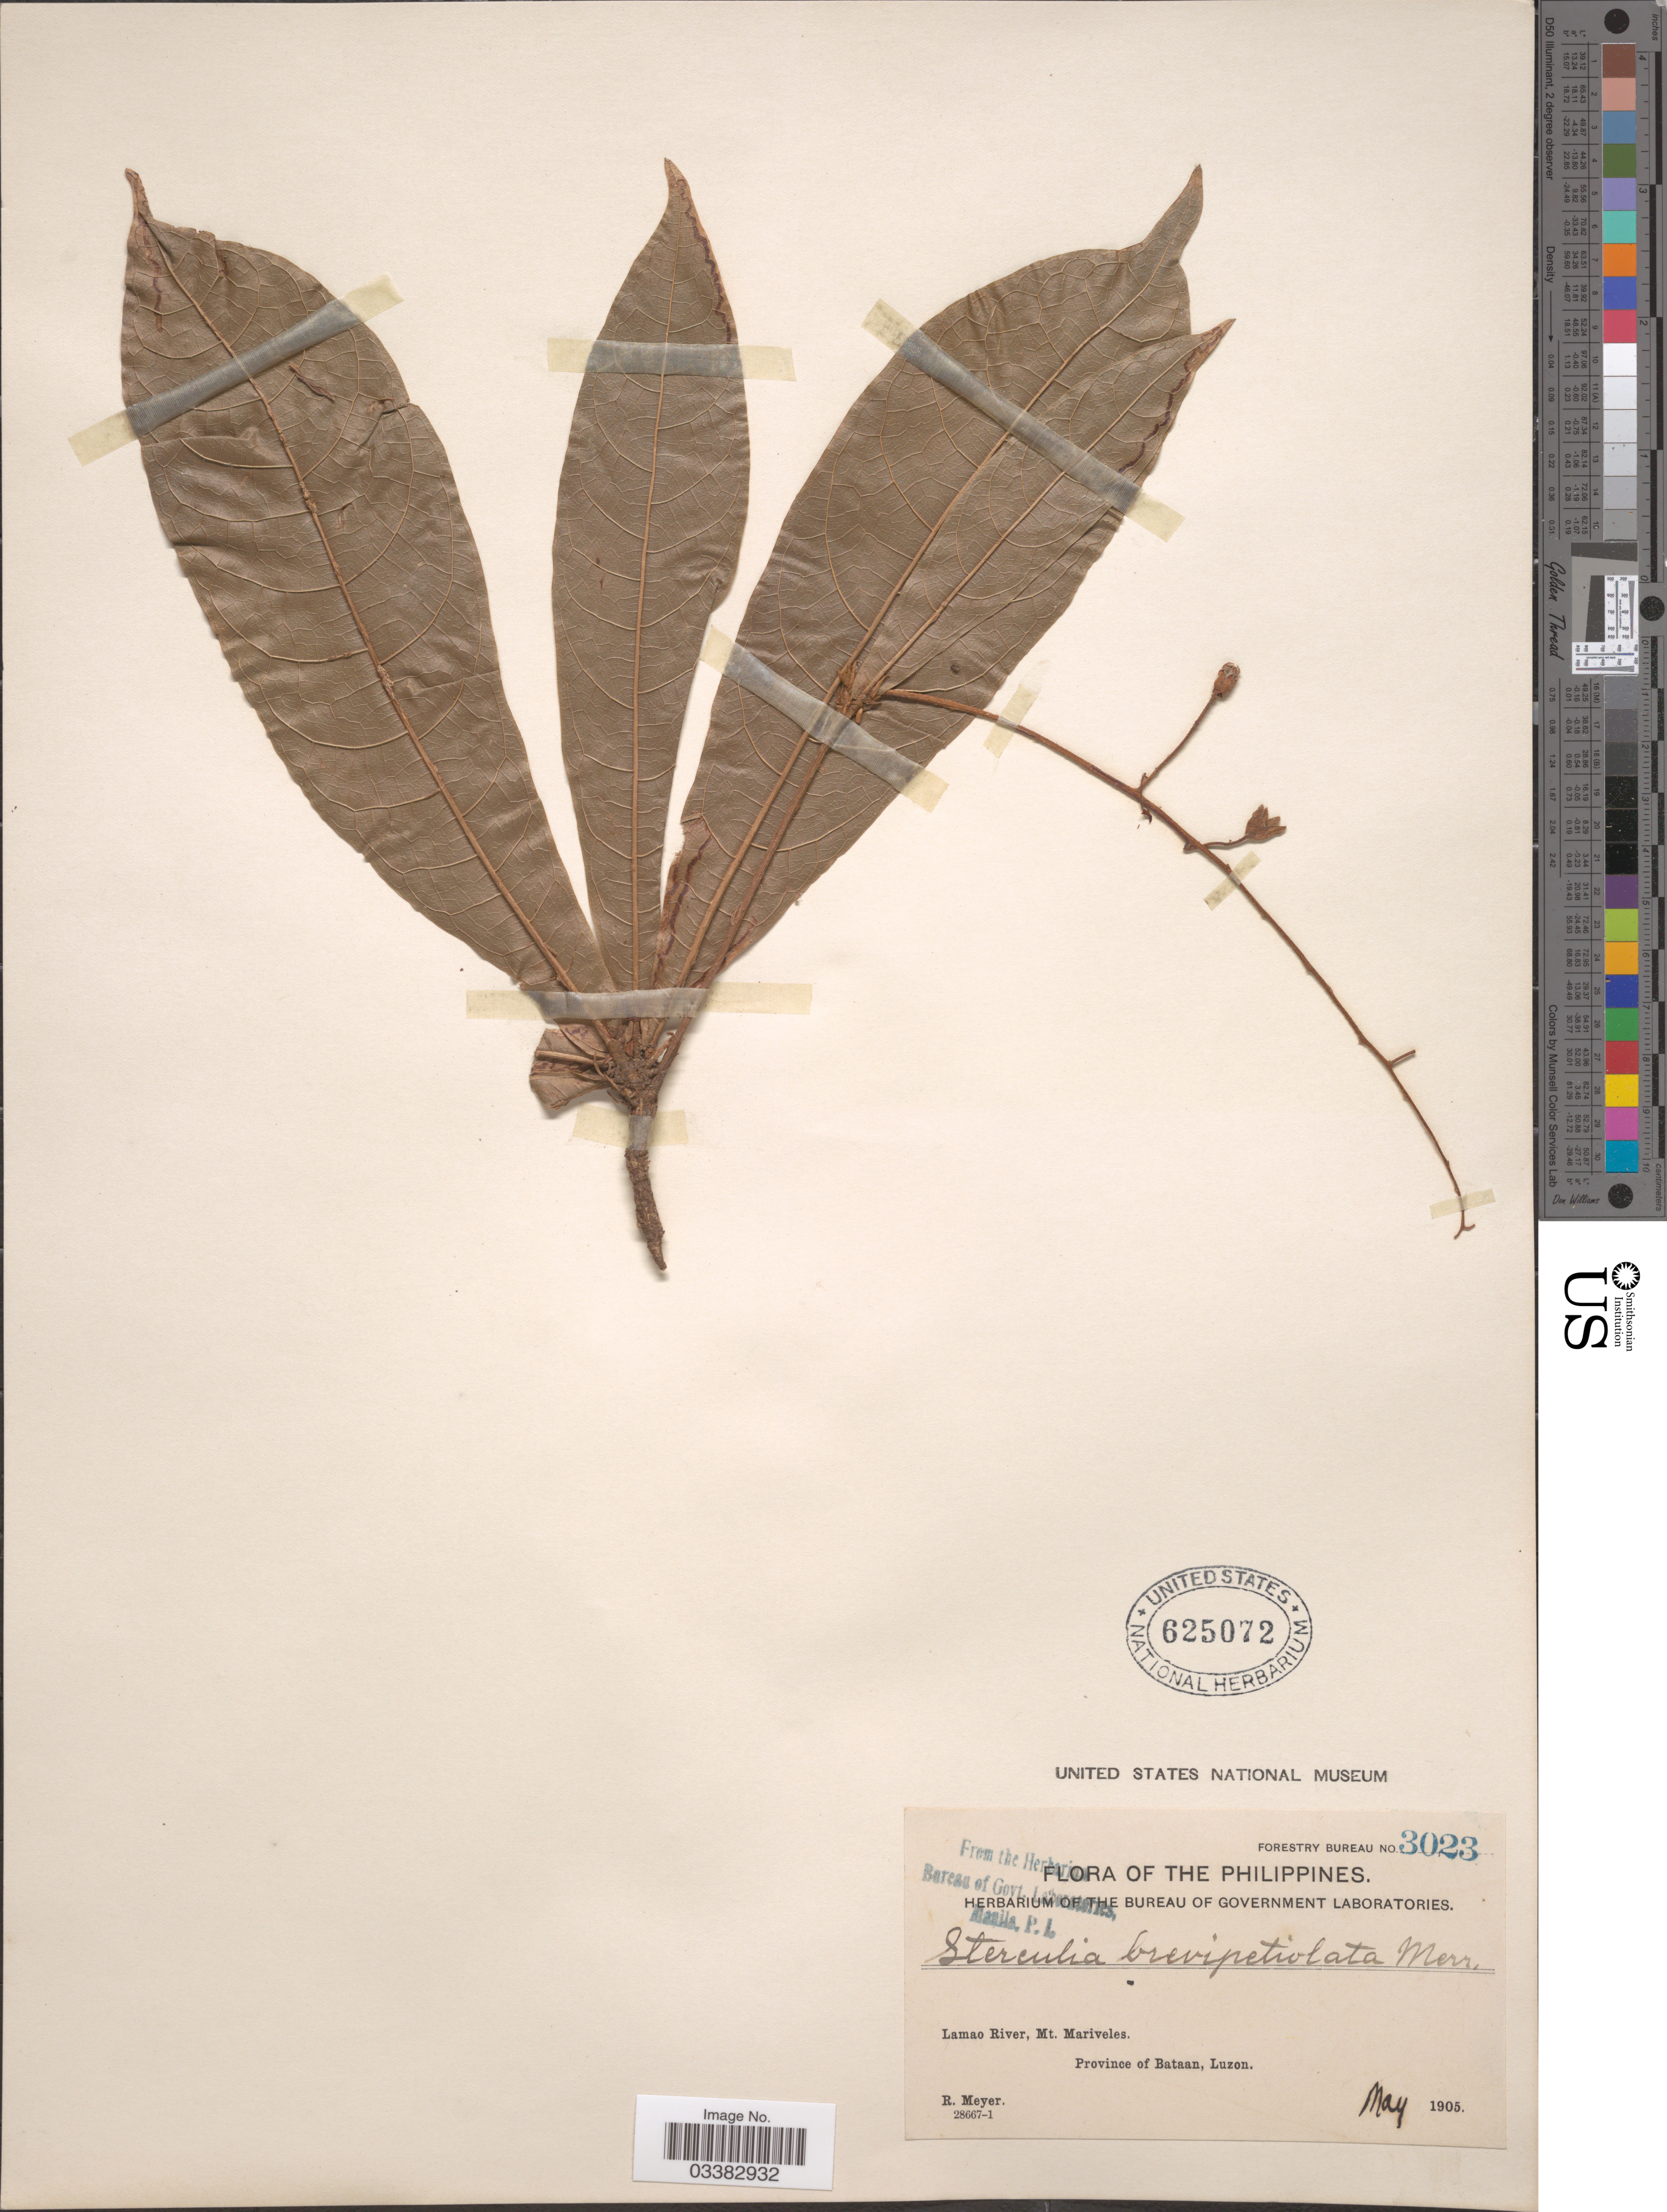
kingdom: Plantae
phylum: Tracheophyta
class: Magnoliopsida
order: Malvales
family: Malvaceae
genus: Sterculia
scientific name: Sterculia brevipetiolata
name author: Merr.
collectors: R. Meyer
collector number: Forestry Bureau 3023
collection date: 1905-05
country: Philippines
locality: Lamao River, Mt. Mariveles. Province of Bataan, Luzon.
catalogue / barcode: US 625072